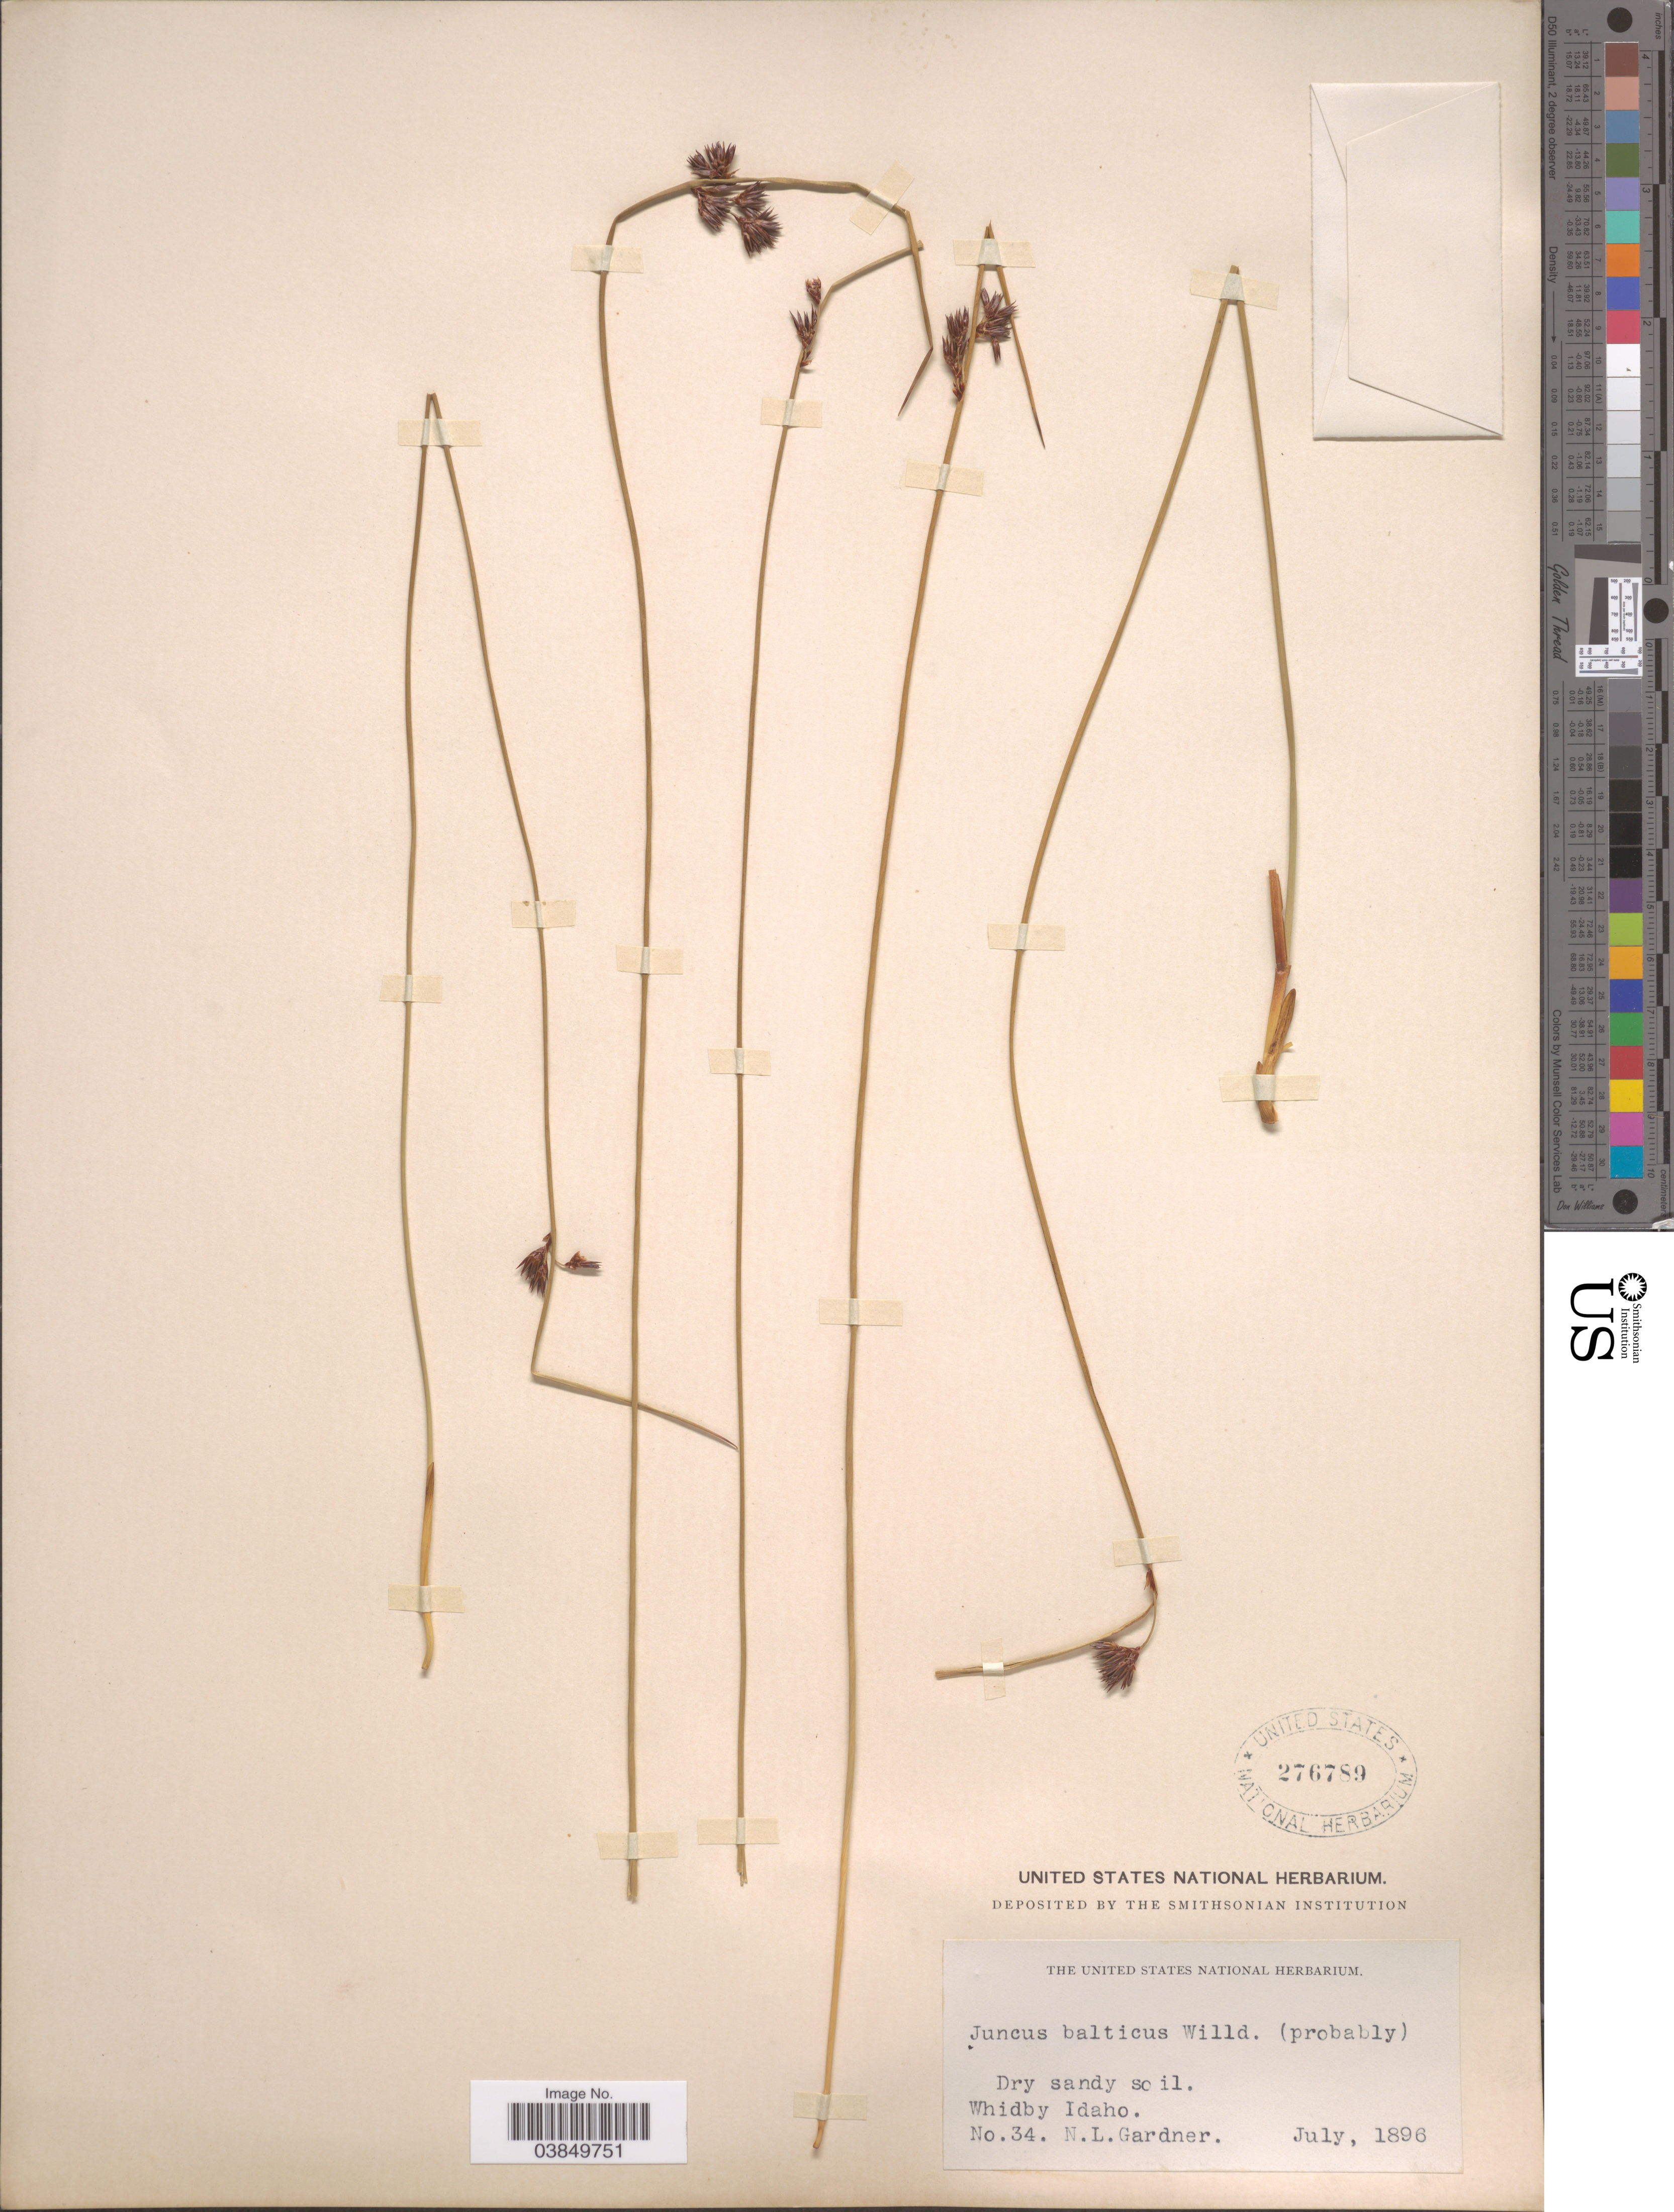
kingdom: Plantae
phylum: Tracheophyta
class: Liliopsida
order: Poales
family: Juncaceae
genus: Juncus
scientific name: Juncus balticus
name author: Willd.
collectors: N. Gardner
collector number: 34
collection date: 1896-07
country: United States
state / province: Idaho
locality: Whidby.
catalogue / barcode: US 276789